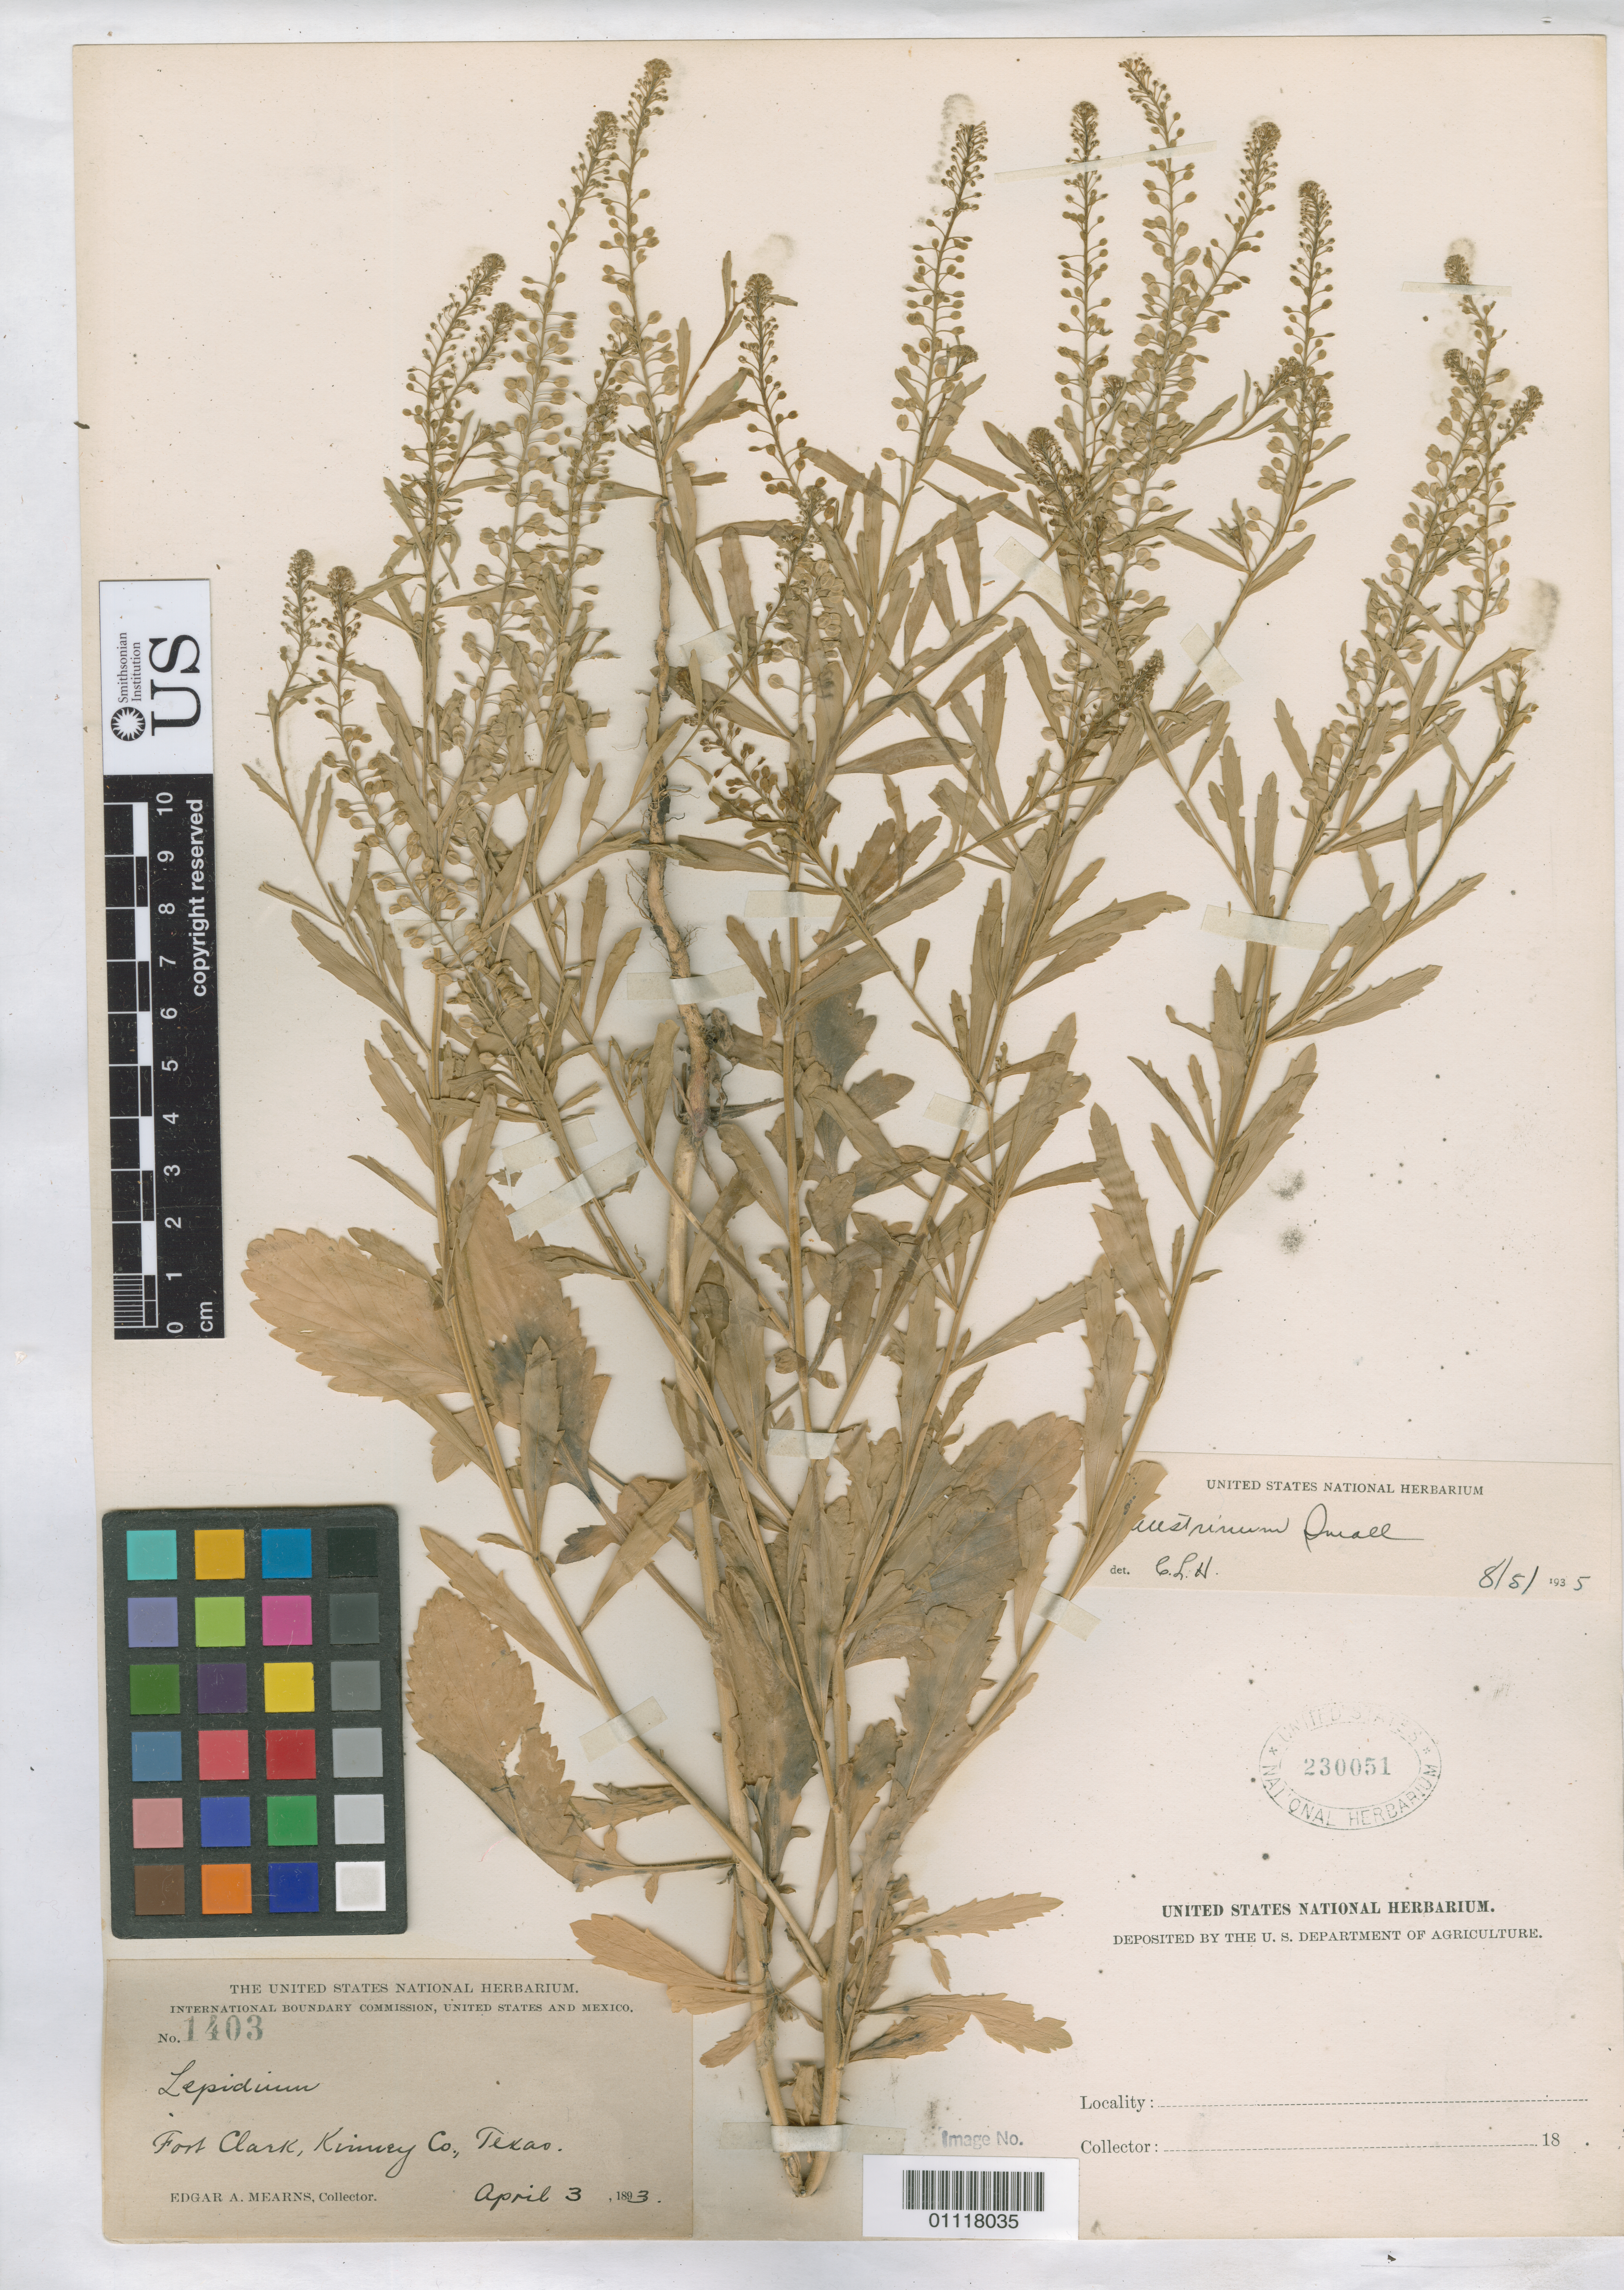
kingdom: Plantae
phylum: Tracheophyta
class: Magnoliopsida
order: Brassicales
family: Brassicaceae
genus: Lepidium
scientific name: Lepidium austrinum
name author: Small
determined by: Hitchcock, C. L.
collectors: E. A. Mearns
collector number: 1403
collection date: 1893-04-03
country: United States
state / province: Texas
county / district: Kinney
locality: Fort Clark.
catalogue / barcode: US 230051